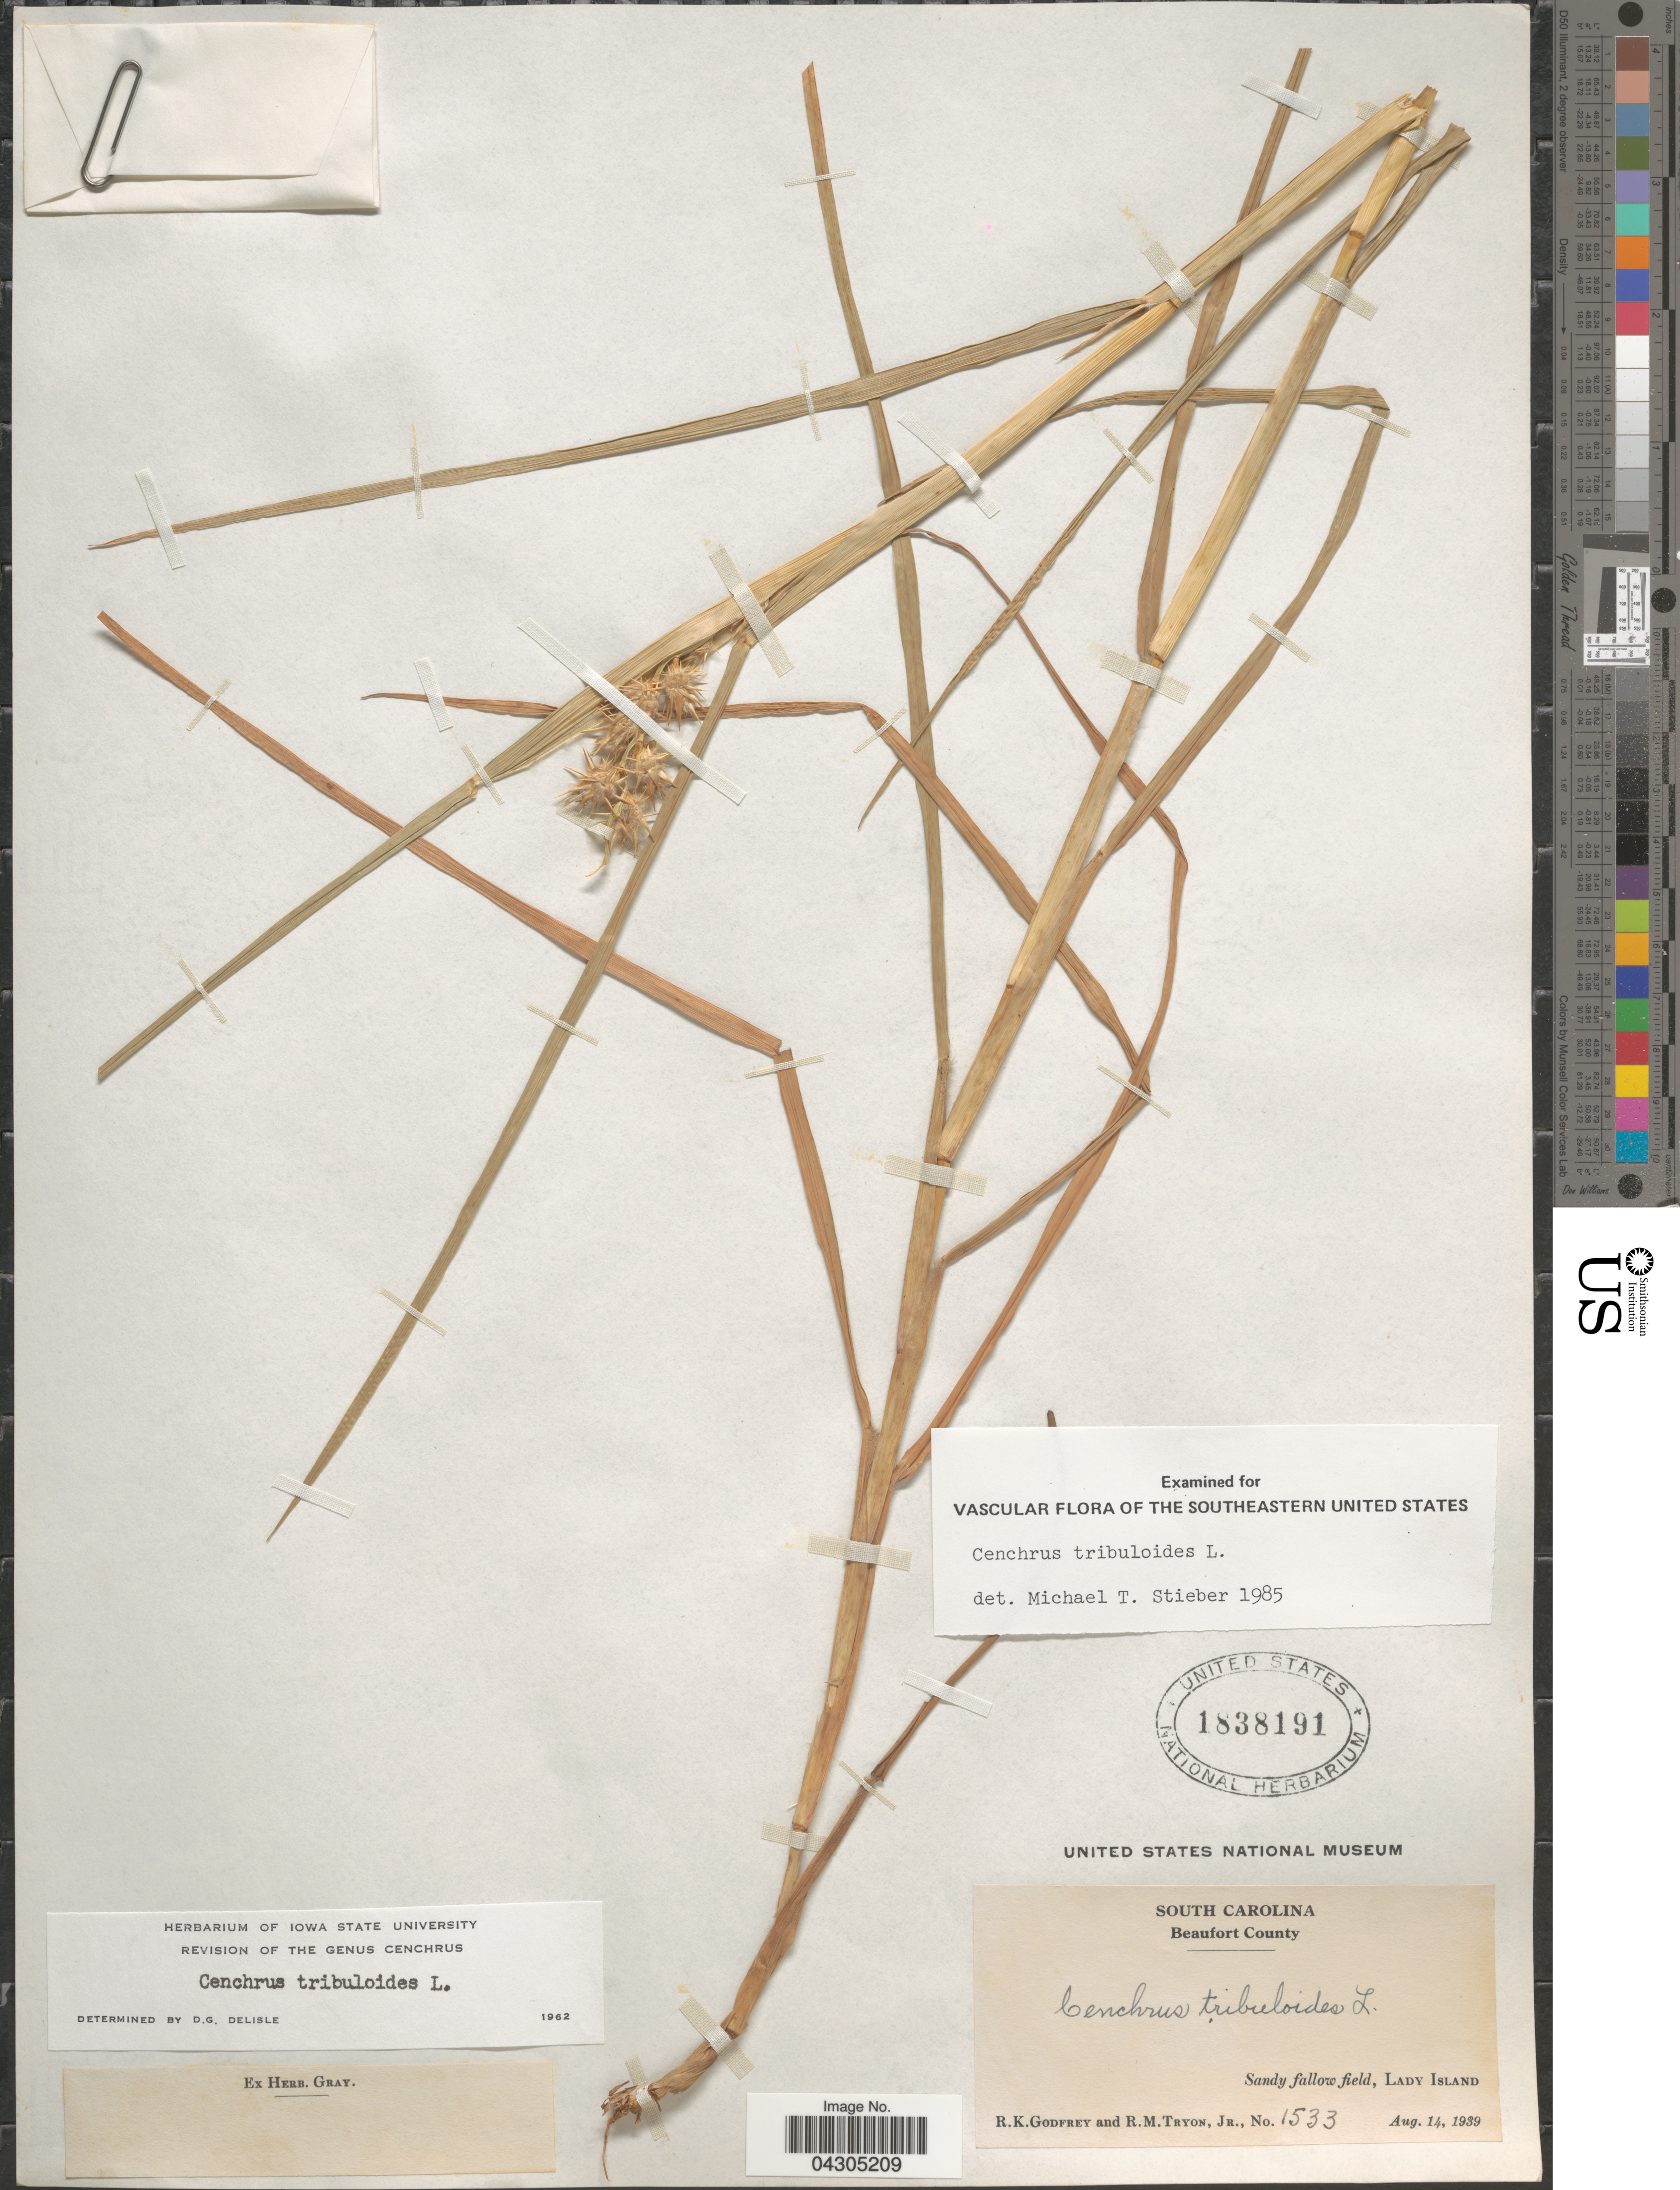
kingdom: Plantae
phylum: Tracheophyta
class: Liliopsida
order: Poales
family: Poaceae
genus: Cenchrus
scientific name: Cenchrus tribuloides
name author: L.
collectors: R. K. Godfrey & R. Tryon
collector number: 1533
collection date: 1939-08-14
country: United States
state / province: South Carolina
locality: Beaufort County. Sandy fallow field, Lady Island.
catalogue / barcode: US 1838191